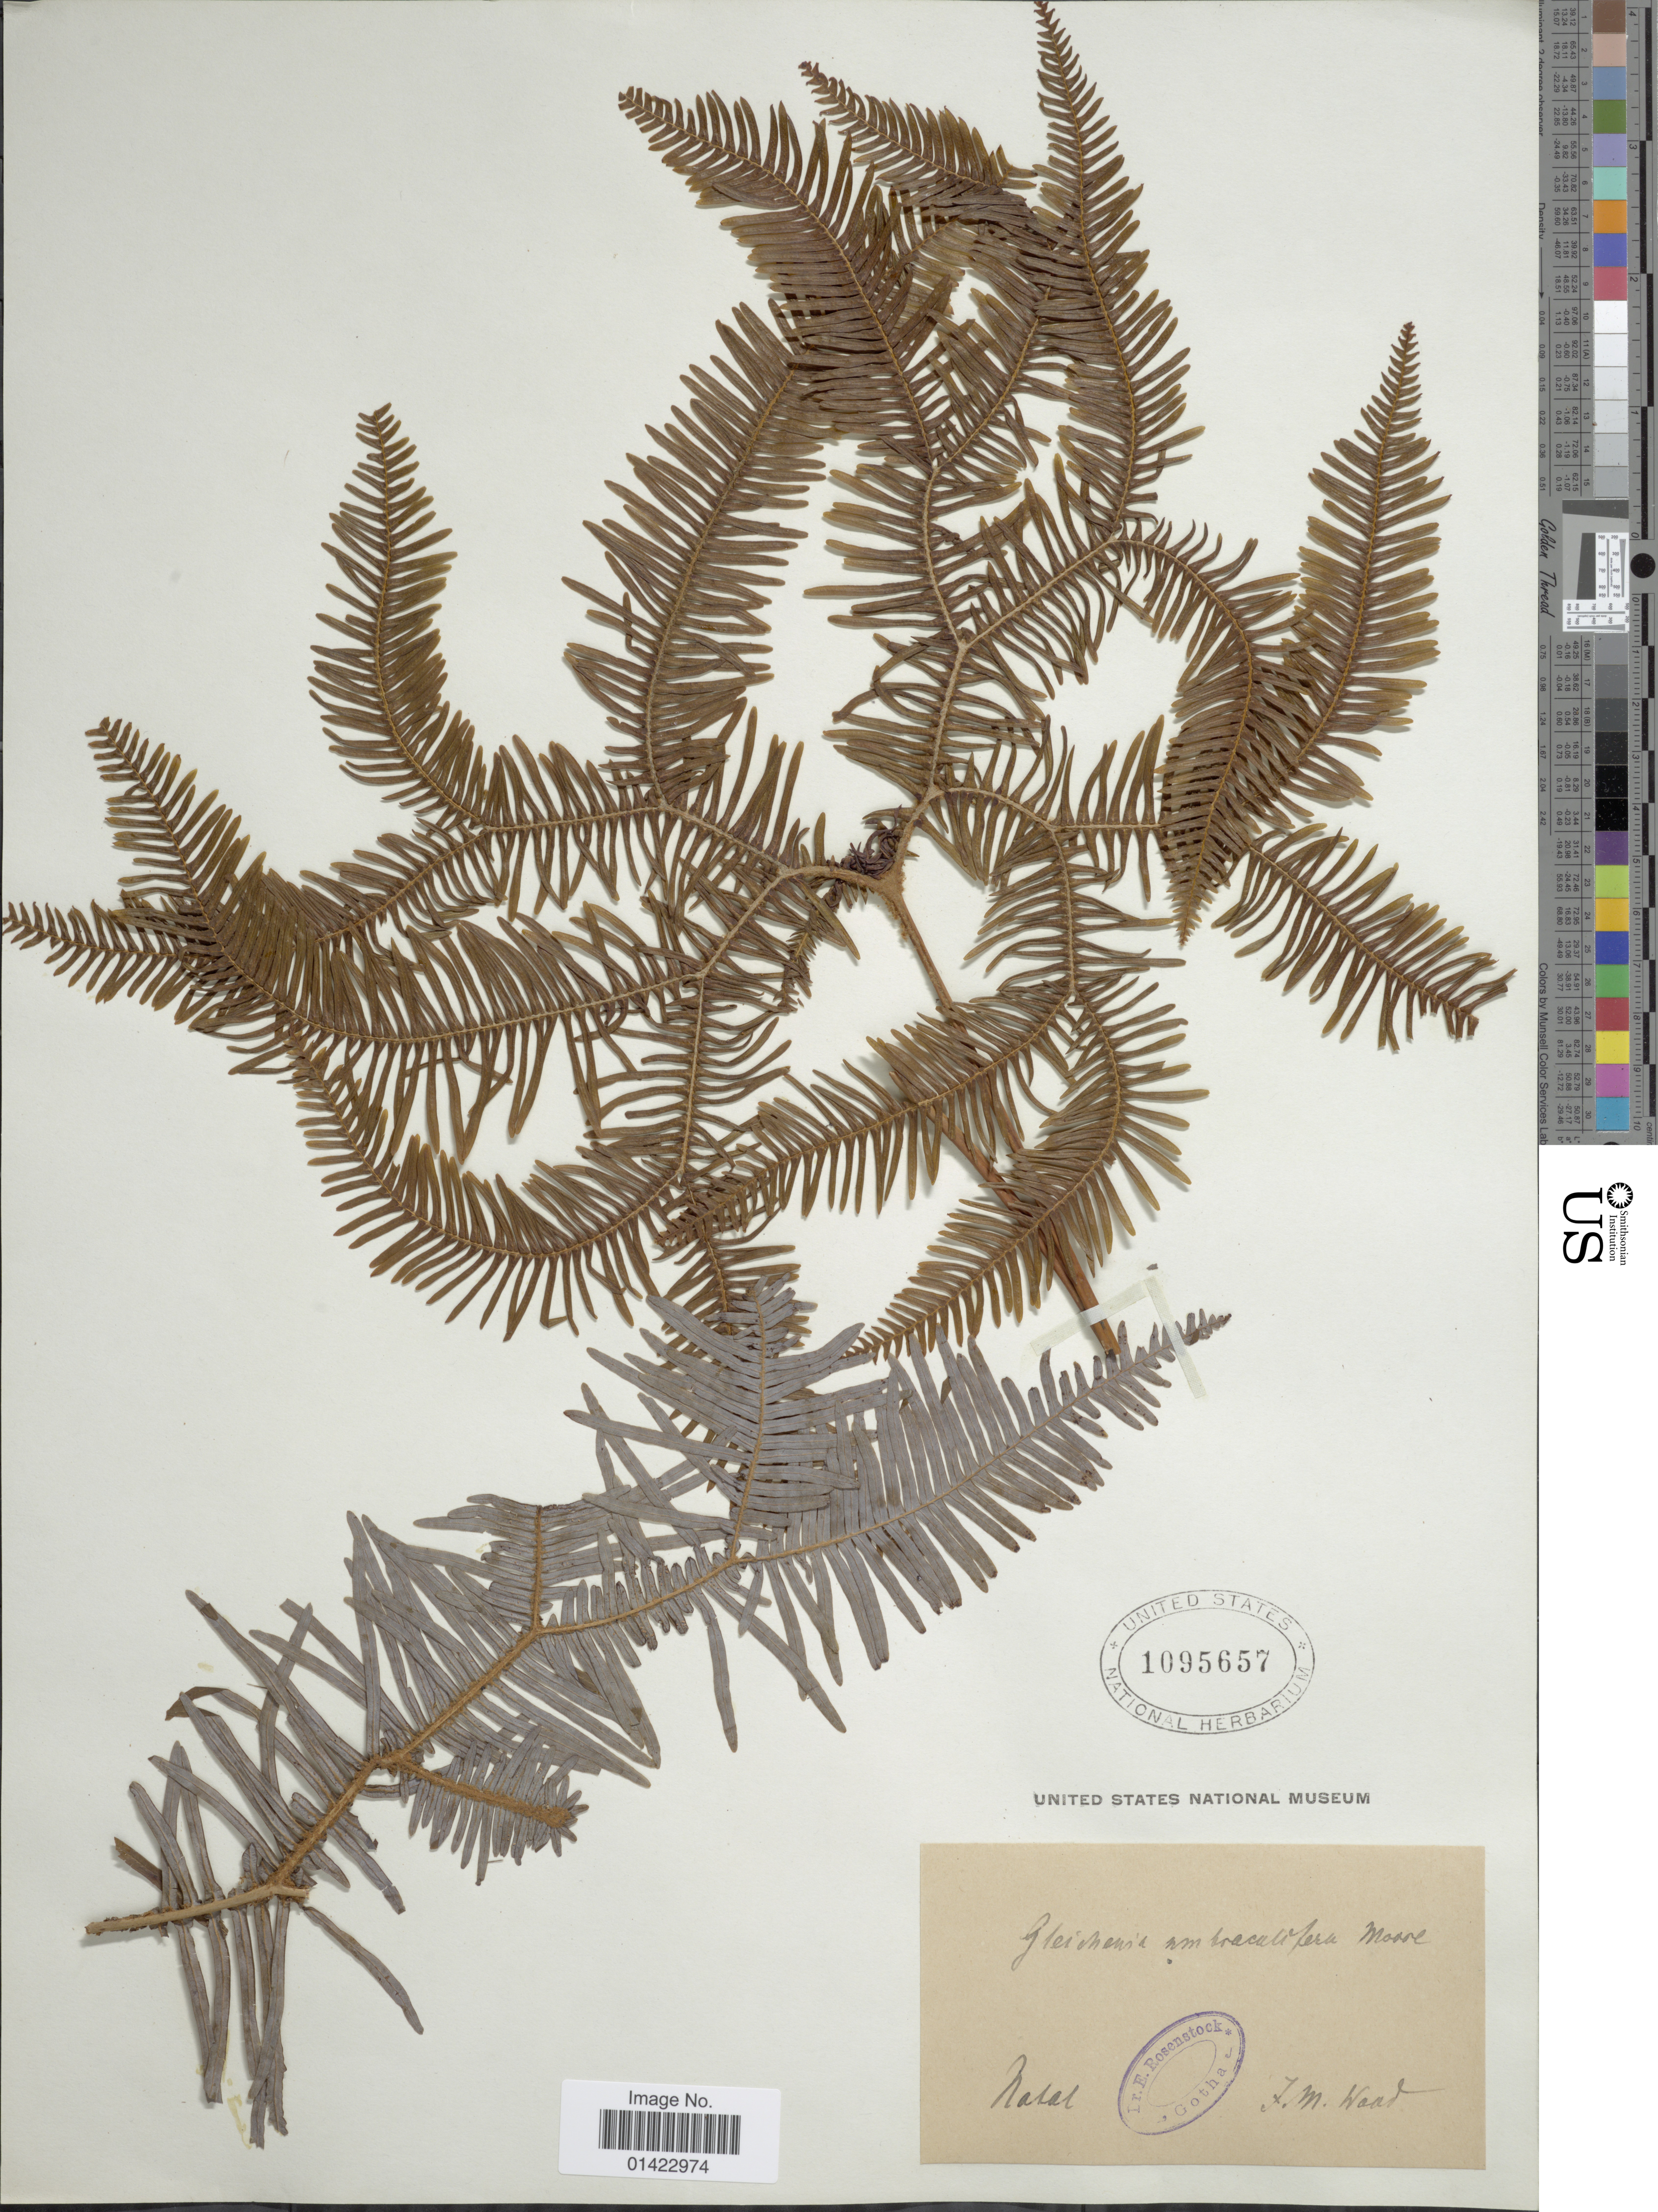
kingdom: Plantae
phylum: Tracheophyta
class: Polypodiopsida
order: Gleicheniales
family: Gleicheniaceae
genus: Sticherus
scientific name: Sticherus umbraculiferus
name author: (Kunze) Ching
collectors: J. M. Wood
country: South Africa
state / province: KwaZulu-Natal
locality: Natal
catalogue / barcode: US 1095657